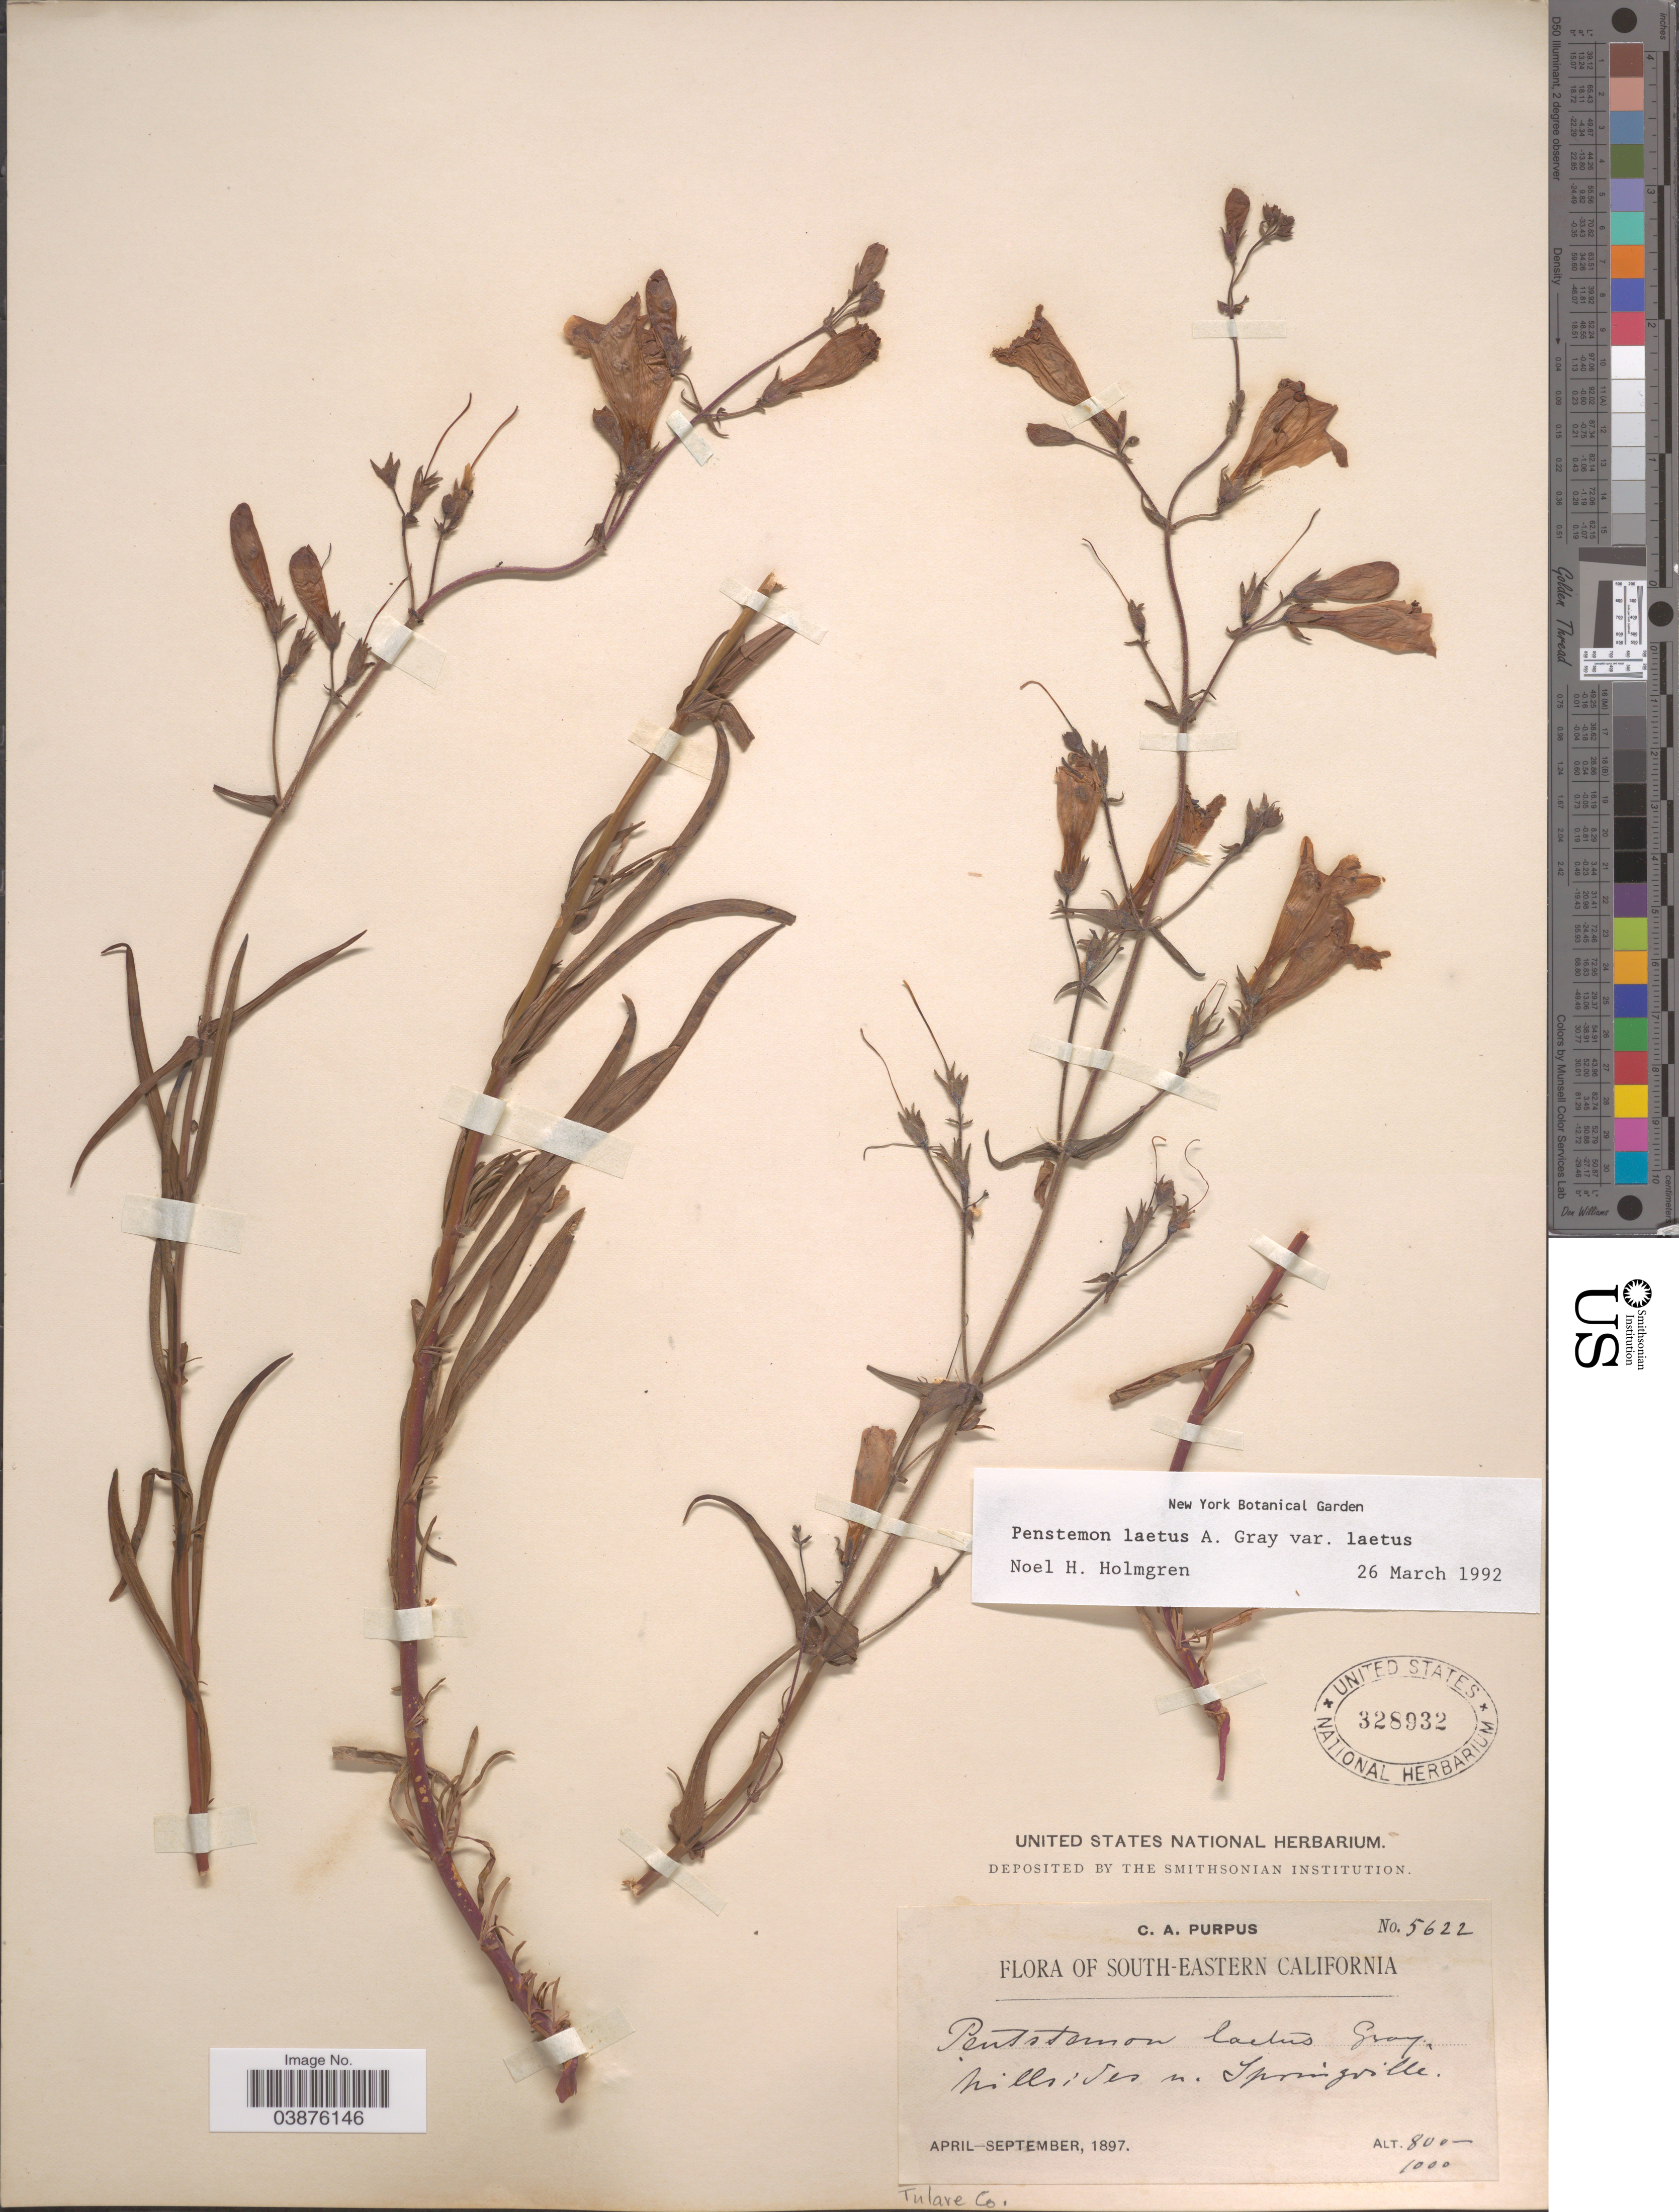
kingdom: Plantae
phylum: Tracheophyta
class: Magnoliopsida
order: Lamiales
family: Plantaginaceae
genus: Penstemon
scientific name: Penstemon laetus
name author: A. Gray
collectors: C. A. Purpus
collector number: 5622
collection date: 1897-04/1897-09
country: United States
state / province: California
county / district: Tulare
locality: South-Eastern California. Hillsides n. Springville. Tulare Co.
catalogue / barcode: US 328932